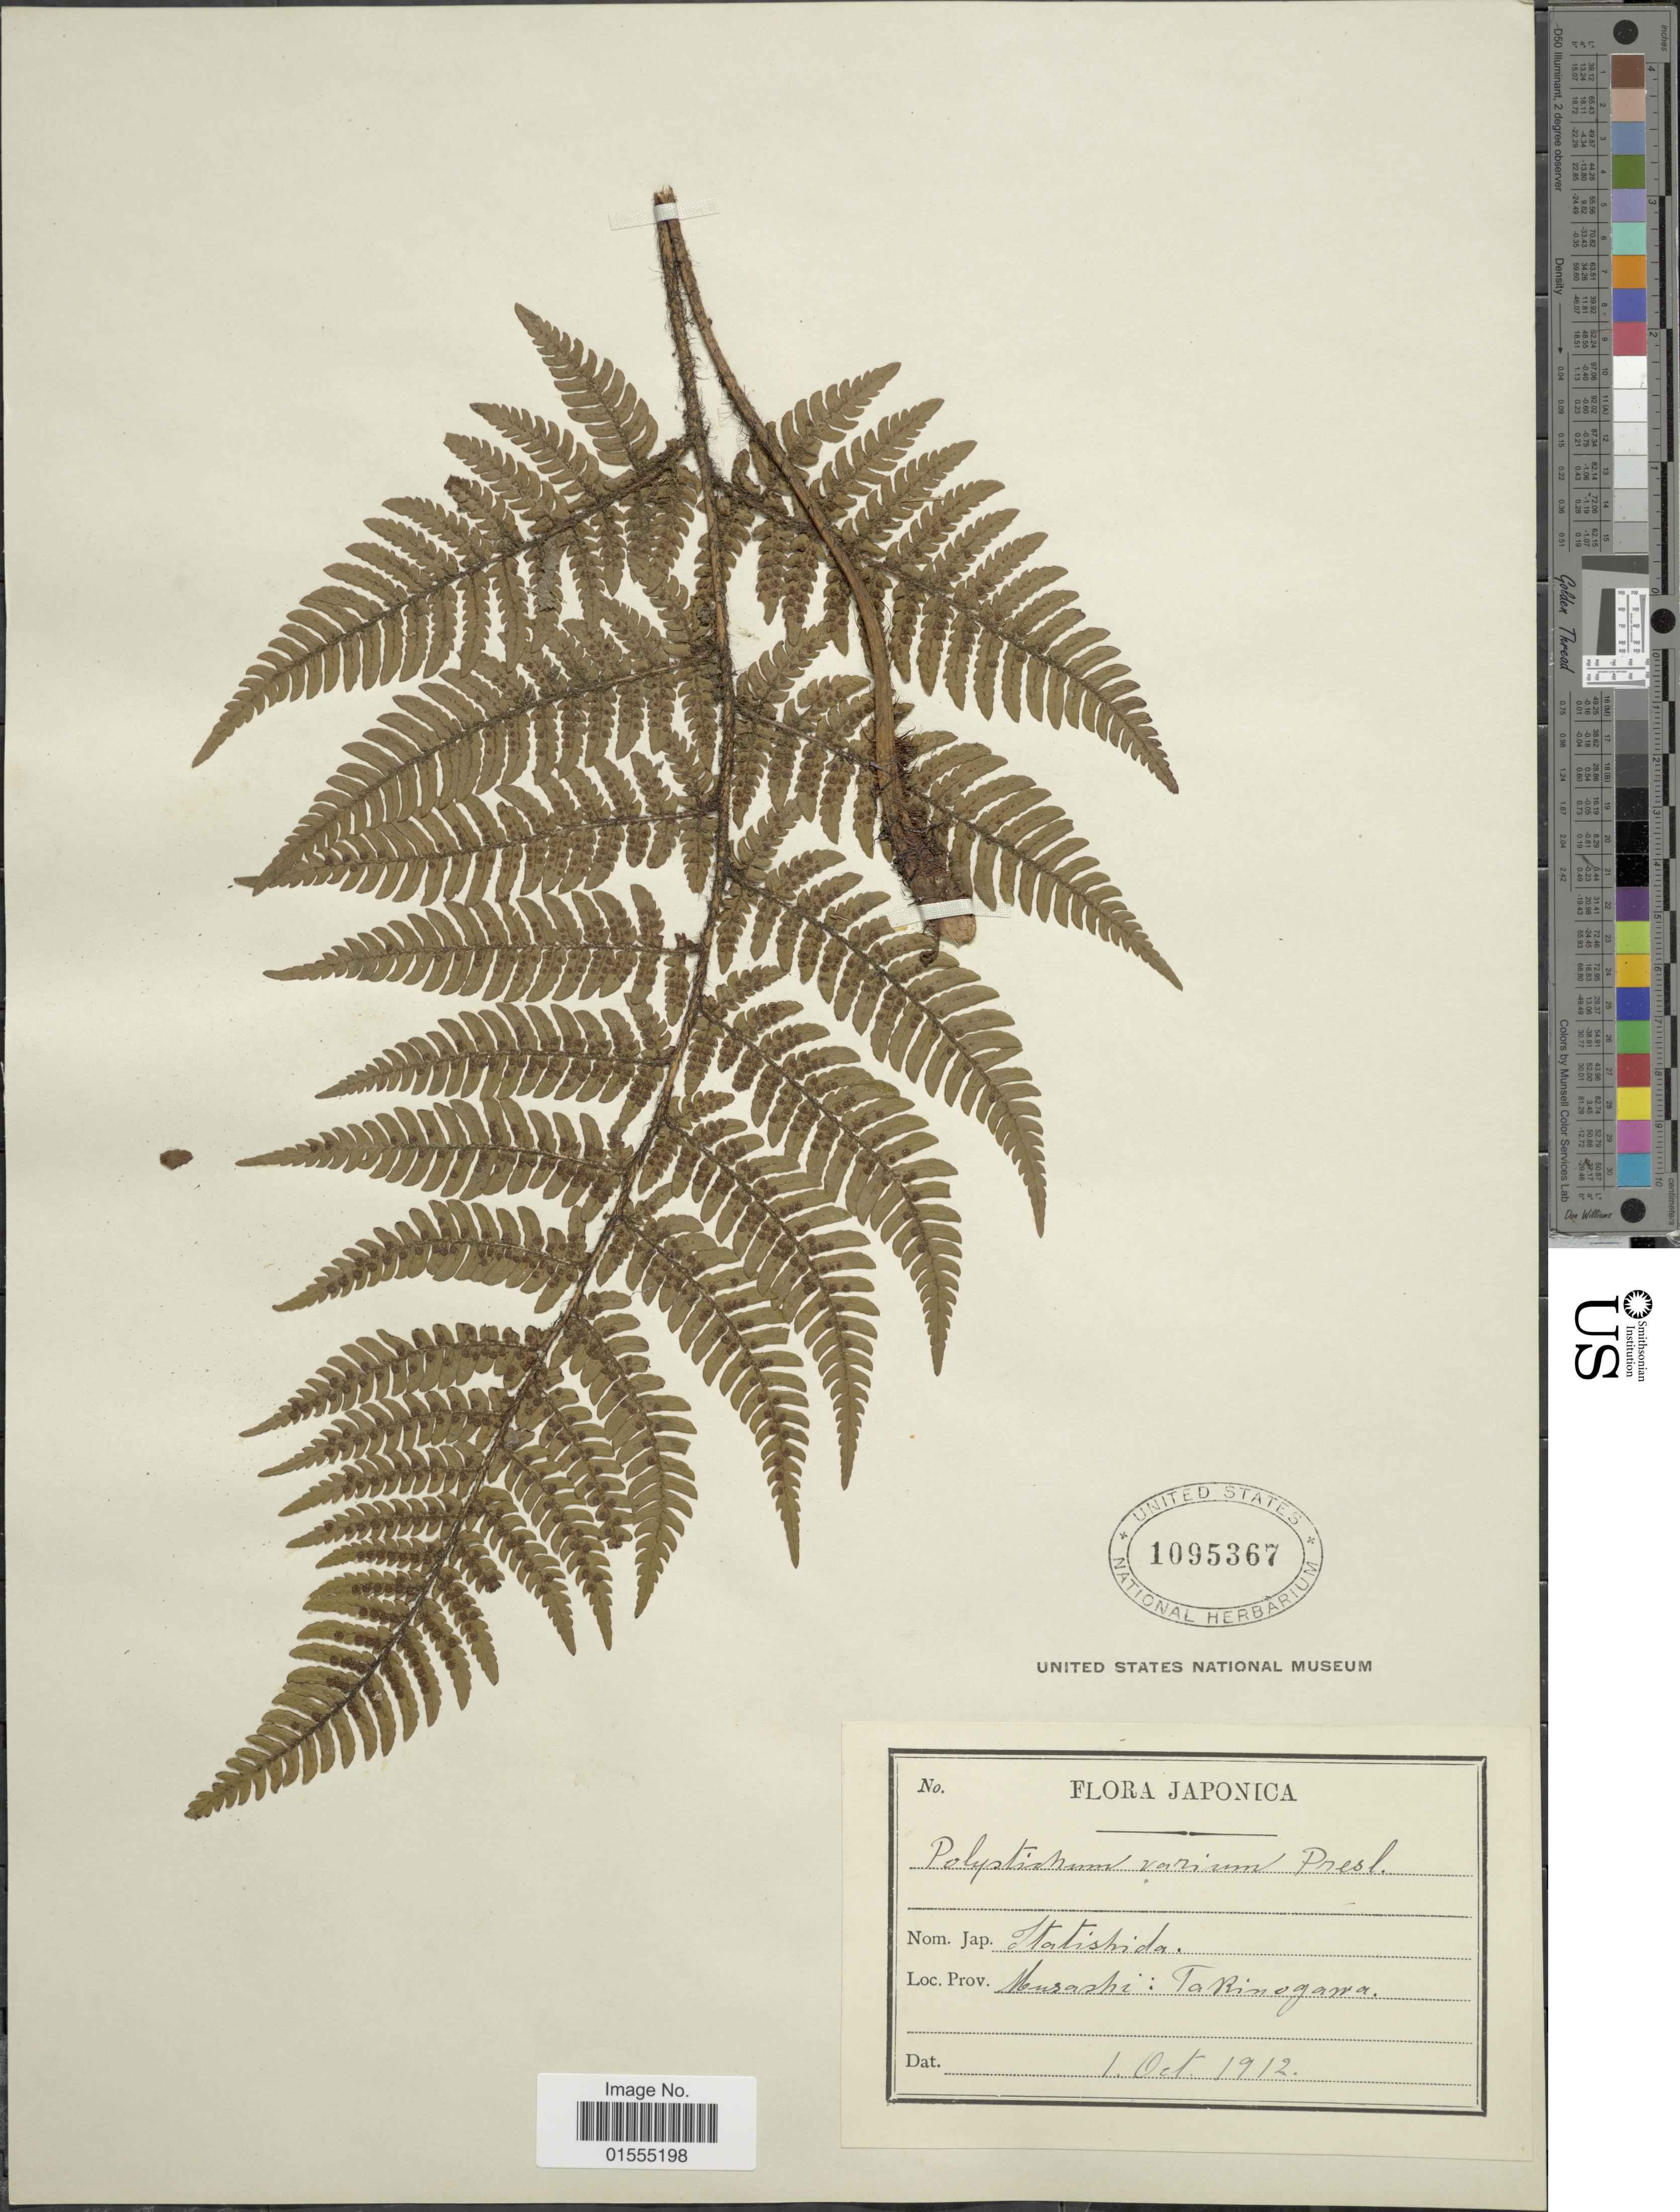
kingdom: Plantae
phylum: Tracheophyta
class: Polypodiopsida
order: Polypodiales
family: Dryopteridaceae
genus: Dryopteris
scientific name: Dryopteris varia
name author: (L.) Kuntze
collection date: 1912-10-01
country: Japan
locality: Musashi: Takinogama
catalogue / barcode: US 1095367